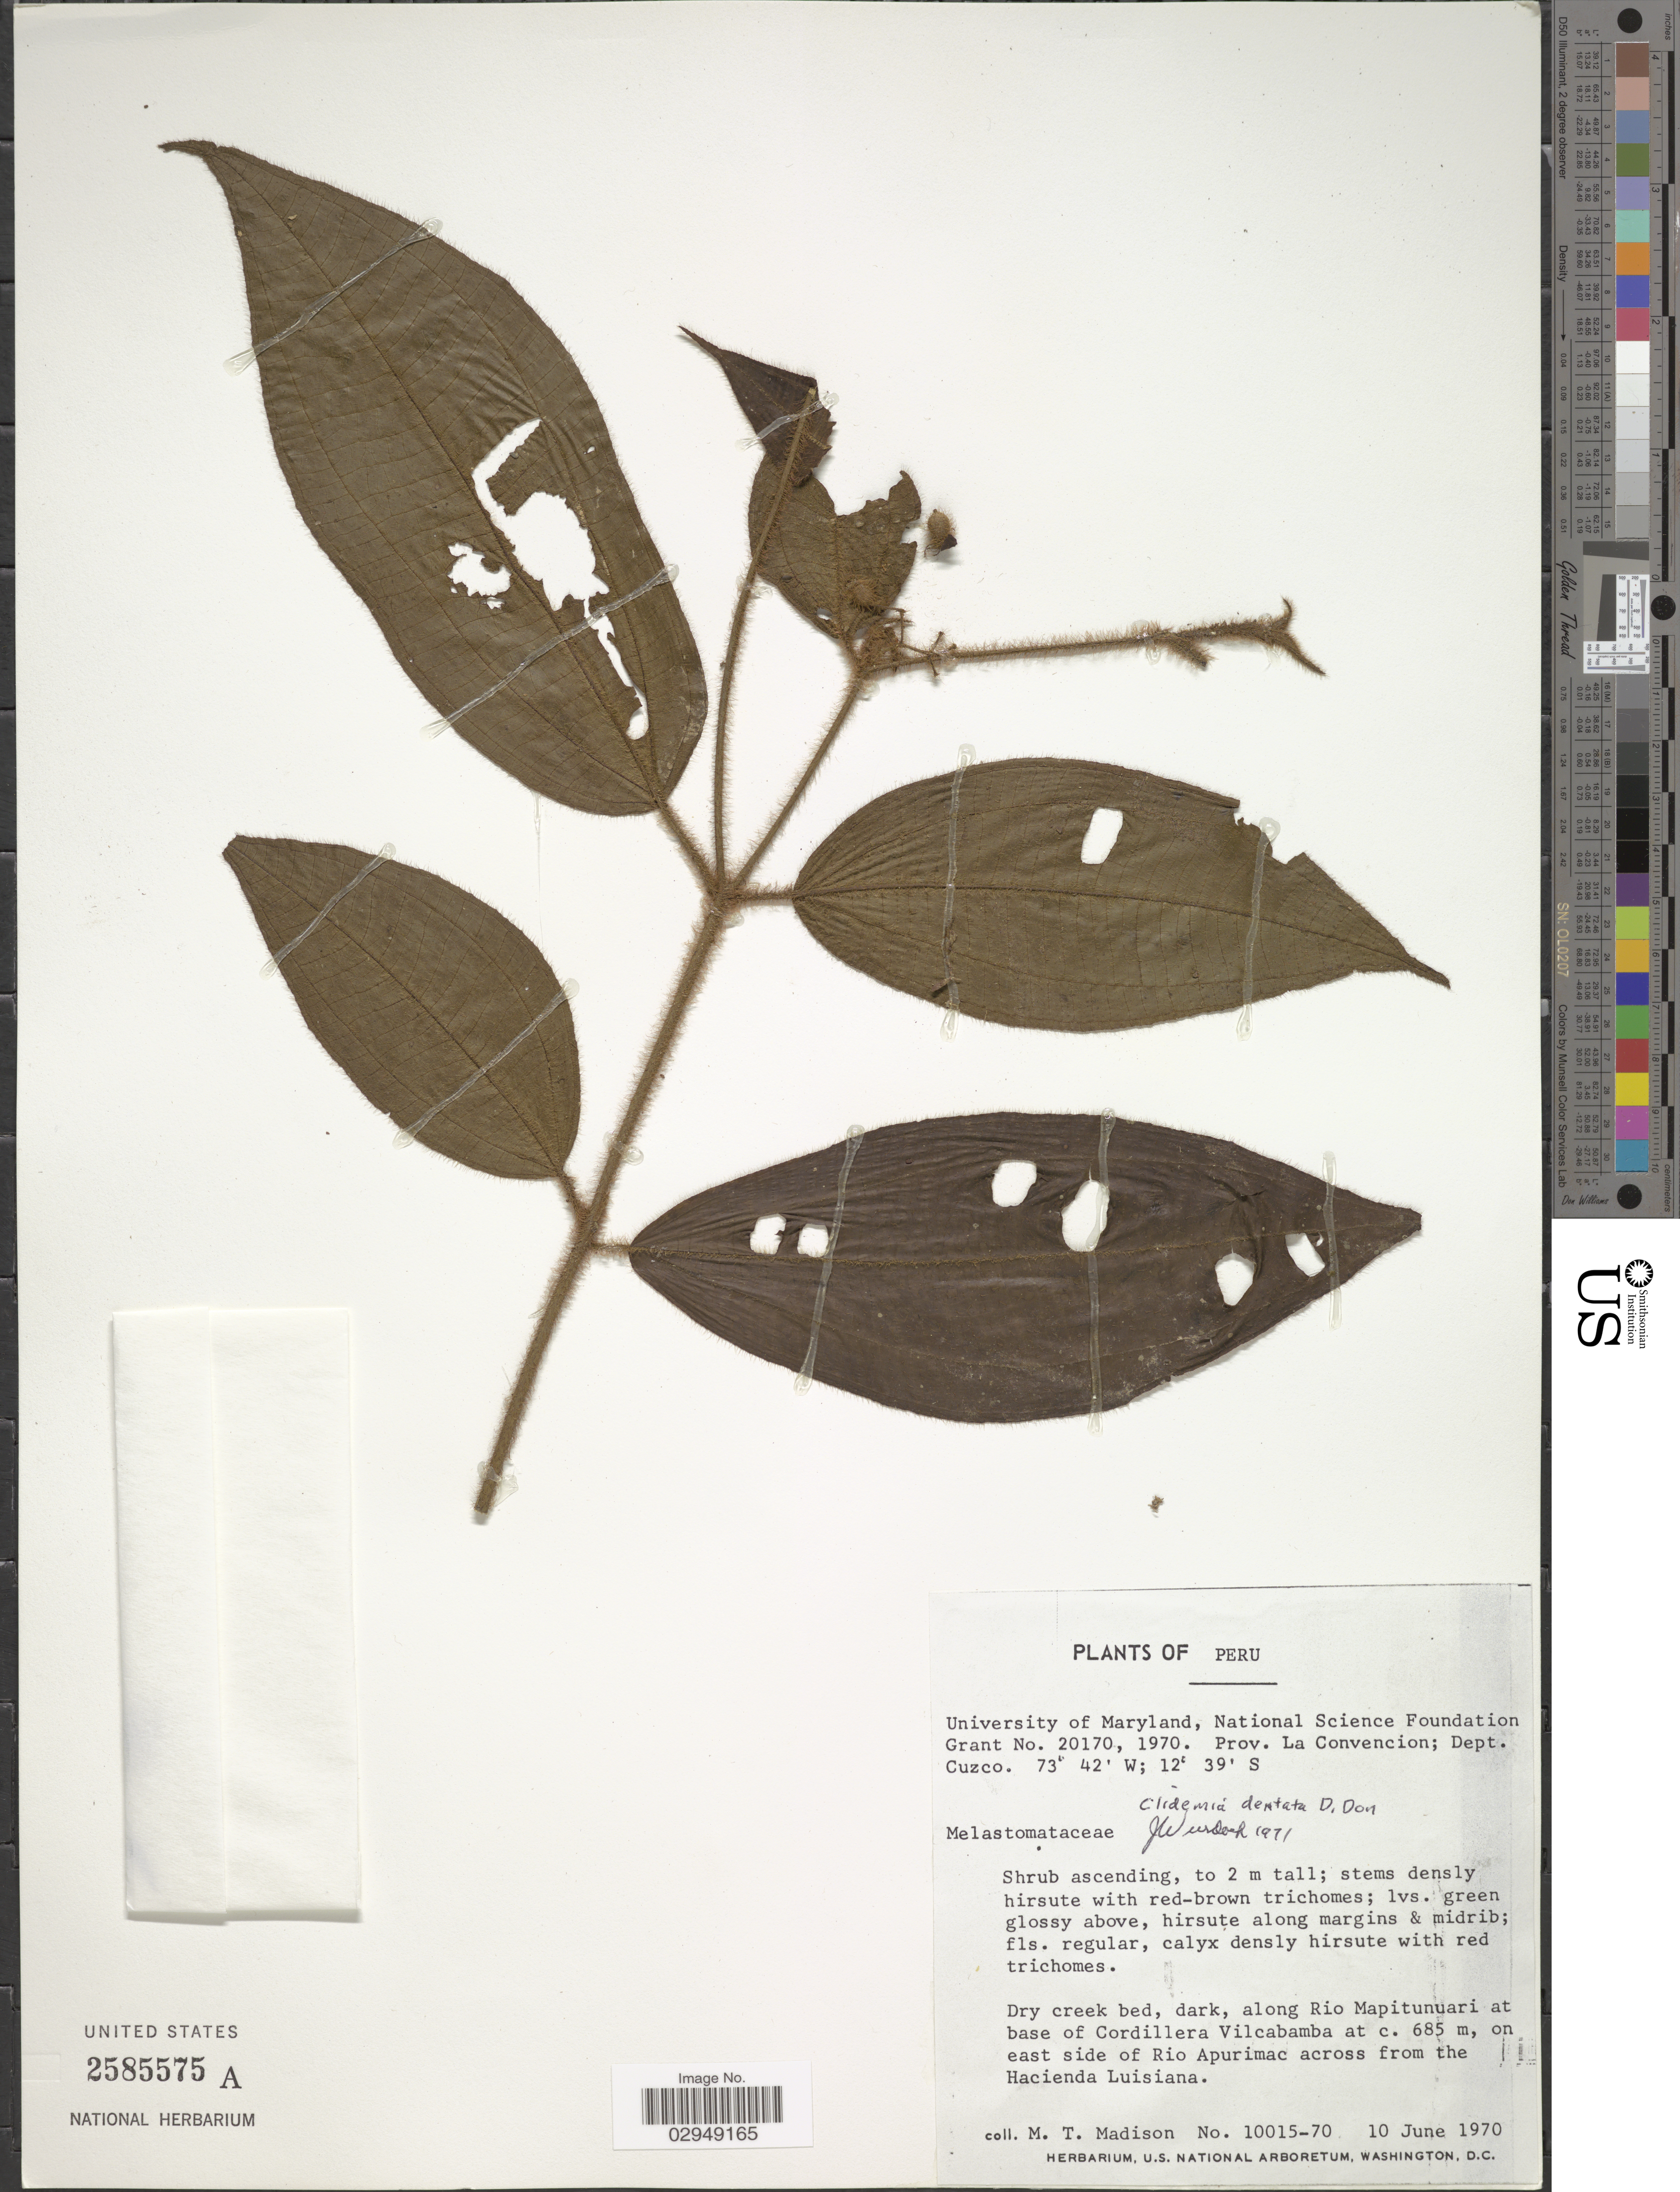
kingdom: Plantae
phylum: Tracheophyta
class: Magnoliopsida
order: Myrtales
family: Melastomataceae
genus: Clidemia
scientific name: Clidemia dentata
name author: D. Don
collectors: M. T. Madison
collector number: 10015-70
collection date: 1970-06-10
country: Peru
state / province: Cusco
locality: Prov. La Convencion, Dept. Cuzco, Dry creek bed, dark, along Rio Mapitunuari at base of Cordillera Vilcabamba, on east side of Rio Apurimac across from the Hacienda Luisiana.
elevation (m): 685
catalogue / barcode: US 2585575A